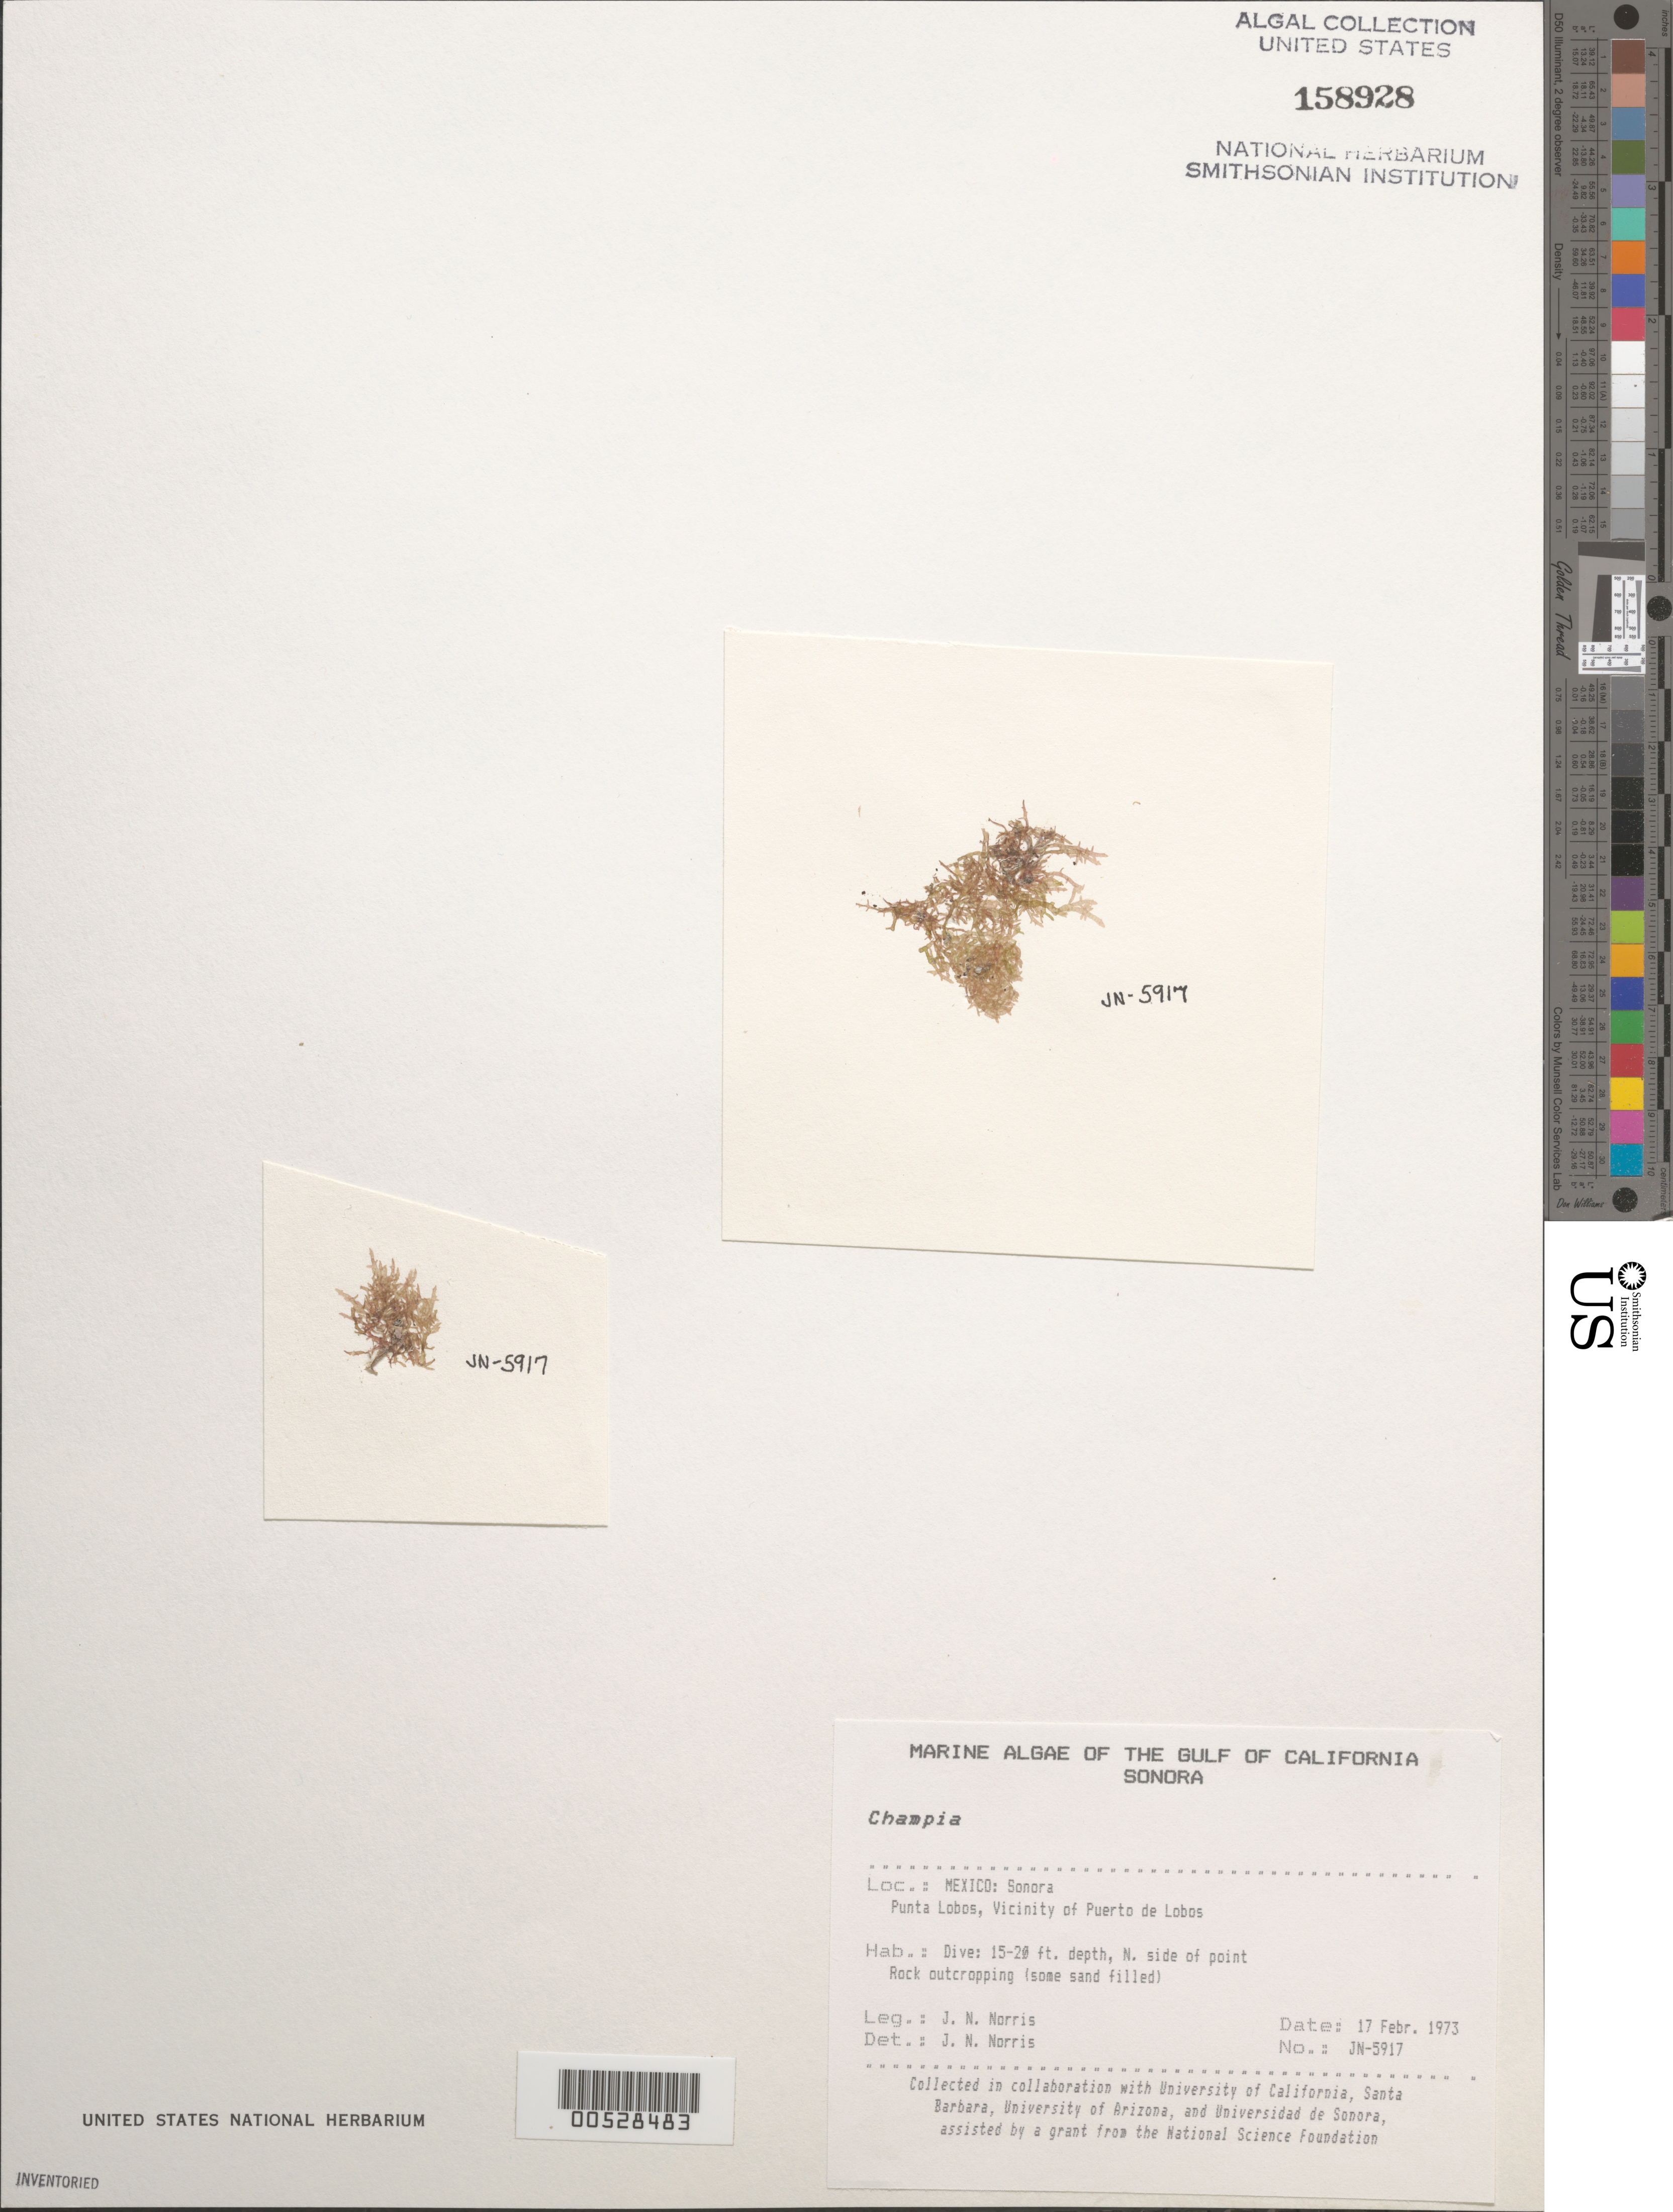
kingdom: Plantae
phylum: Rhodophyta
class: Florideophyceae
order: Rhodymeniales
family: Champiaceae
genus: Champia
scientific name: Champia sp.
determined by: Norris, James N.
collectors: J. N. Norris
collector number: JN-5917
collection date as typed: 17 Feb 1973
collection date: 1973-02-17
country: Mexico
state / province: Sonora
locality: Punta Lobos, Puerto de Lobos area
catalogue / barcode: US 158928